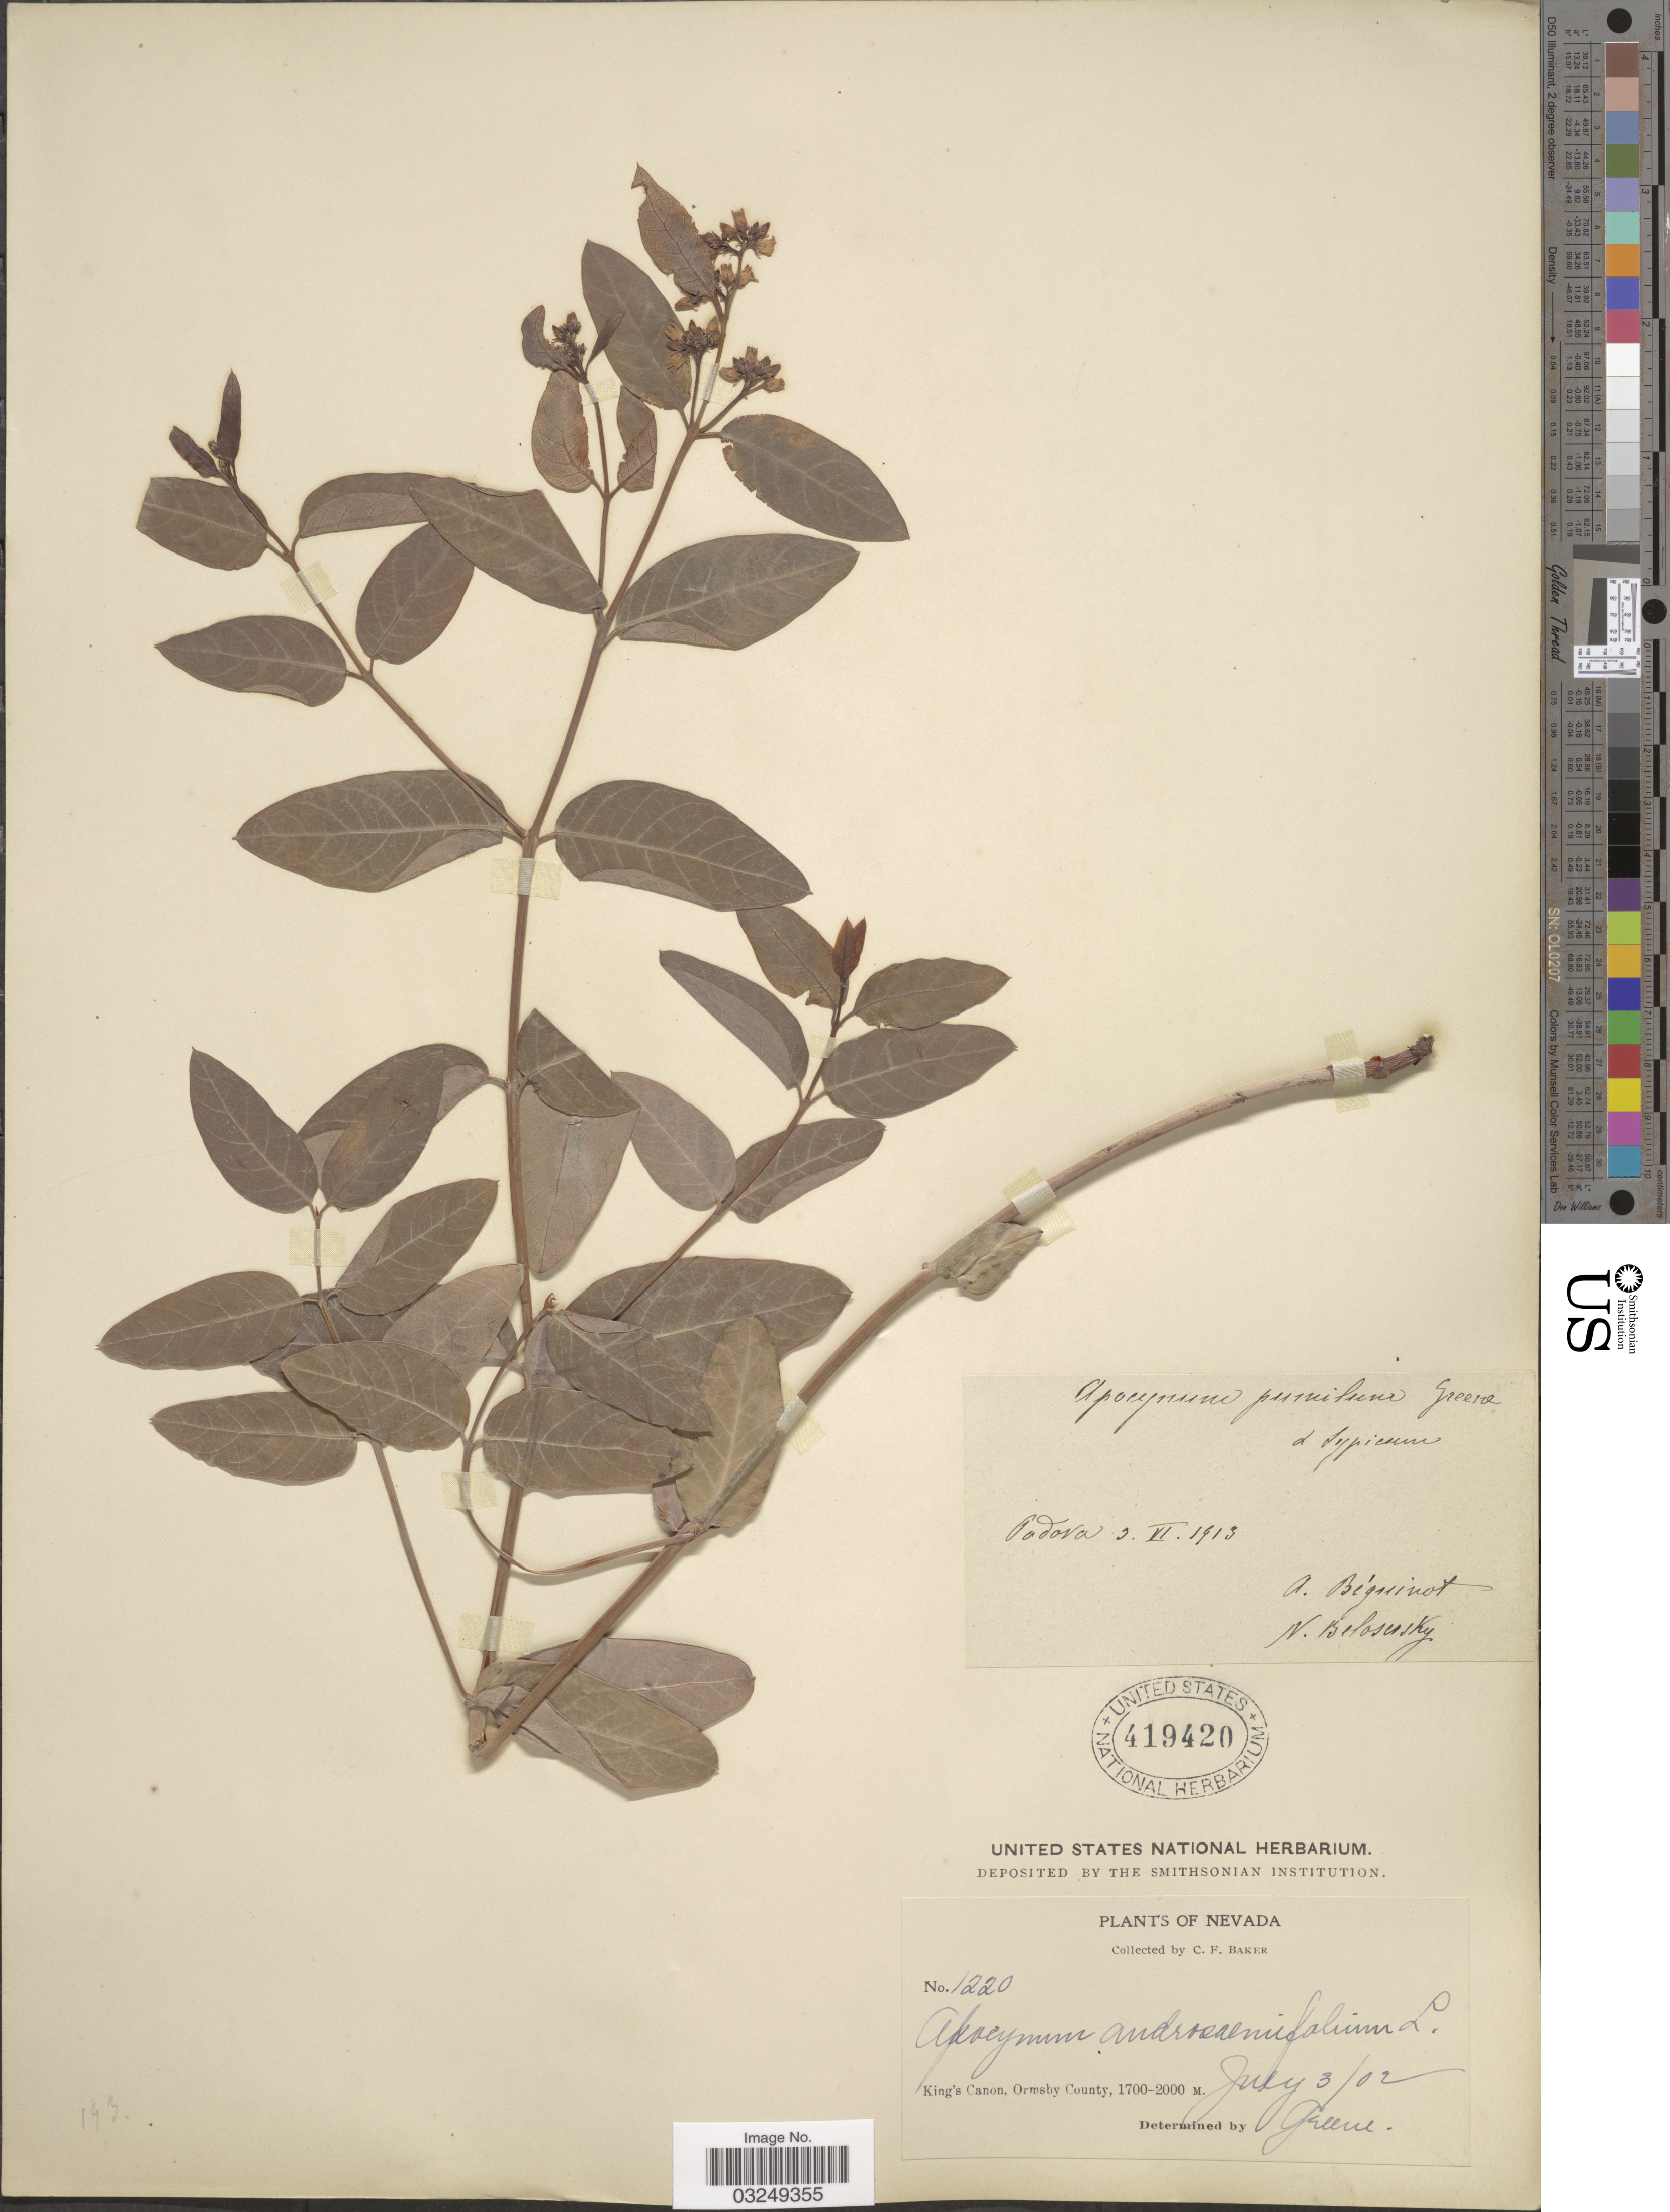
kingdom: Plantae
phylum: Tracheophyta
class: Magnoliopsida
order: Gentianales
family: Apocynaceae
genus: Apocynum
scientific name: Apocynum ambigens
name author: S.W. Greene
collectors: C. F. Baker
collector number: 1220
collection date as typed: Transcribed d/m/y: 3/7/2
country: United States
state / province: Nevada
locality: King's Canon, Ormsby County.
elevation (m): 1700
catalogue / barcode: US 419420